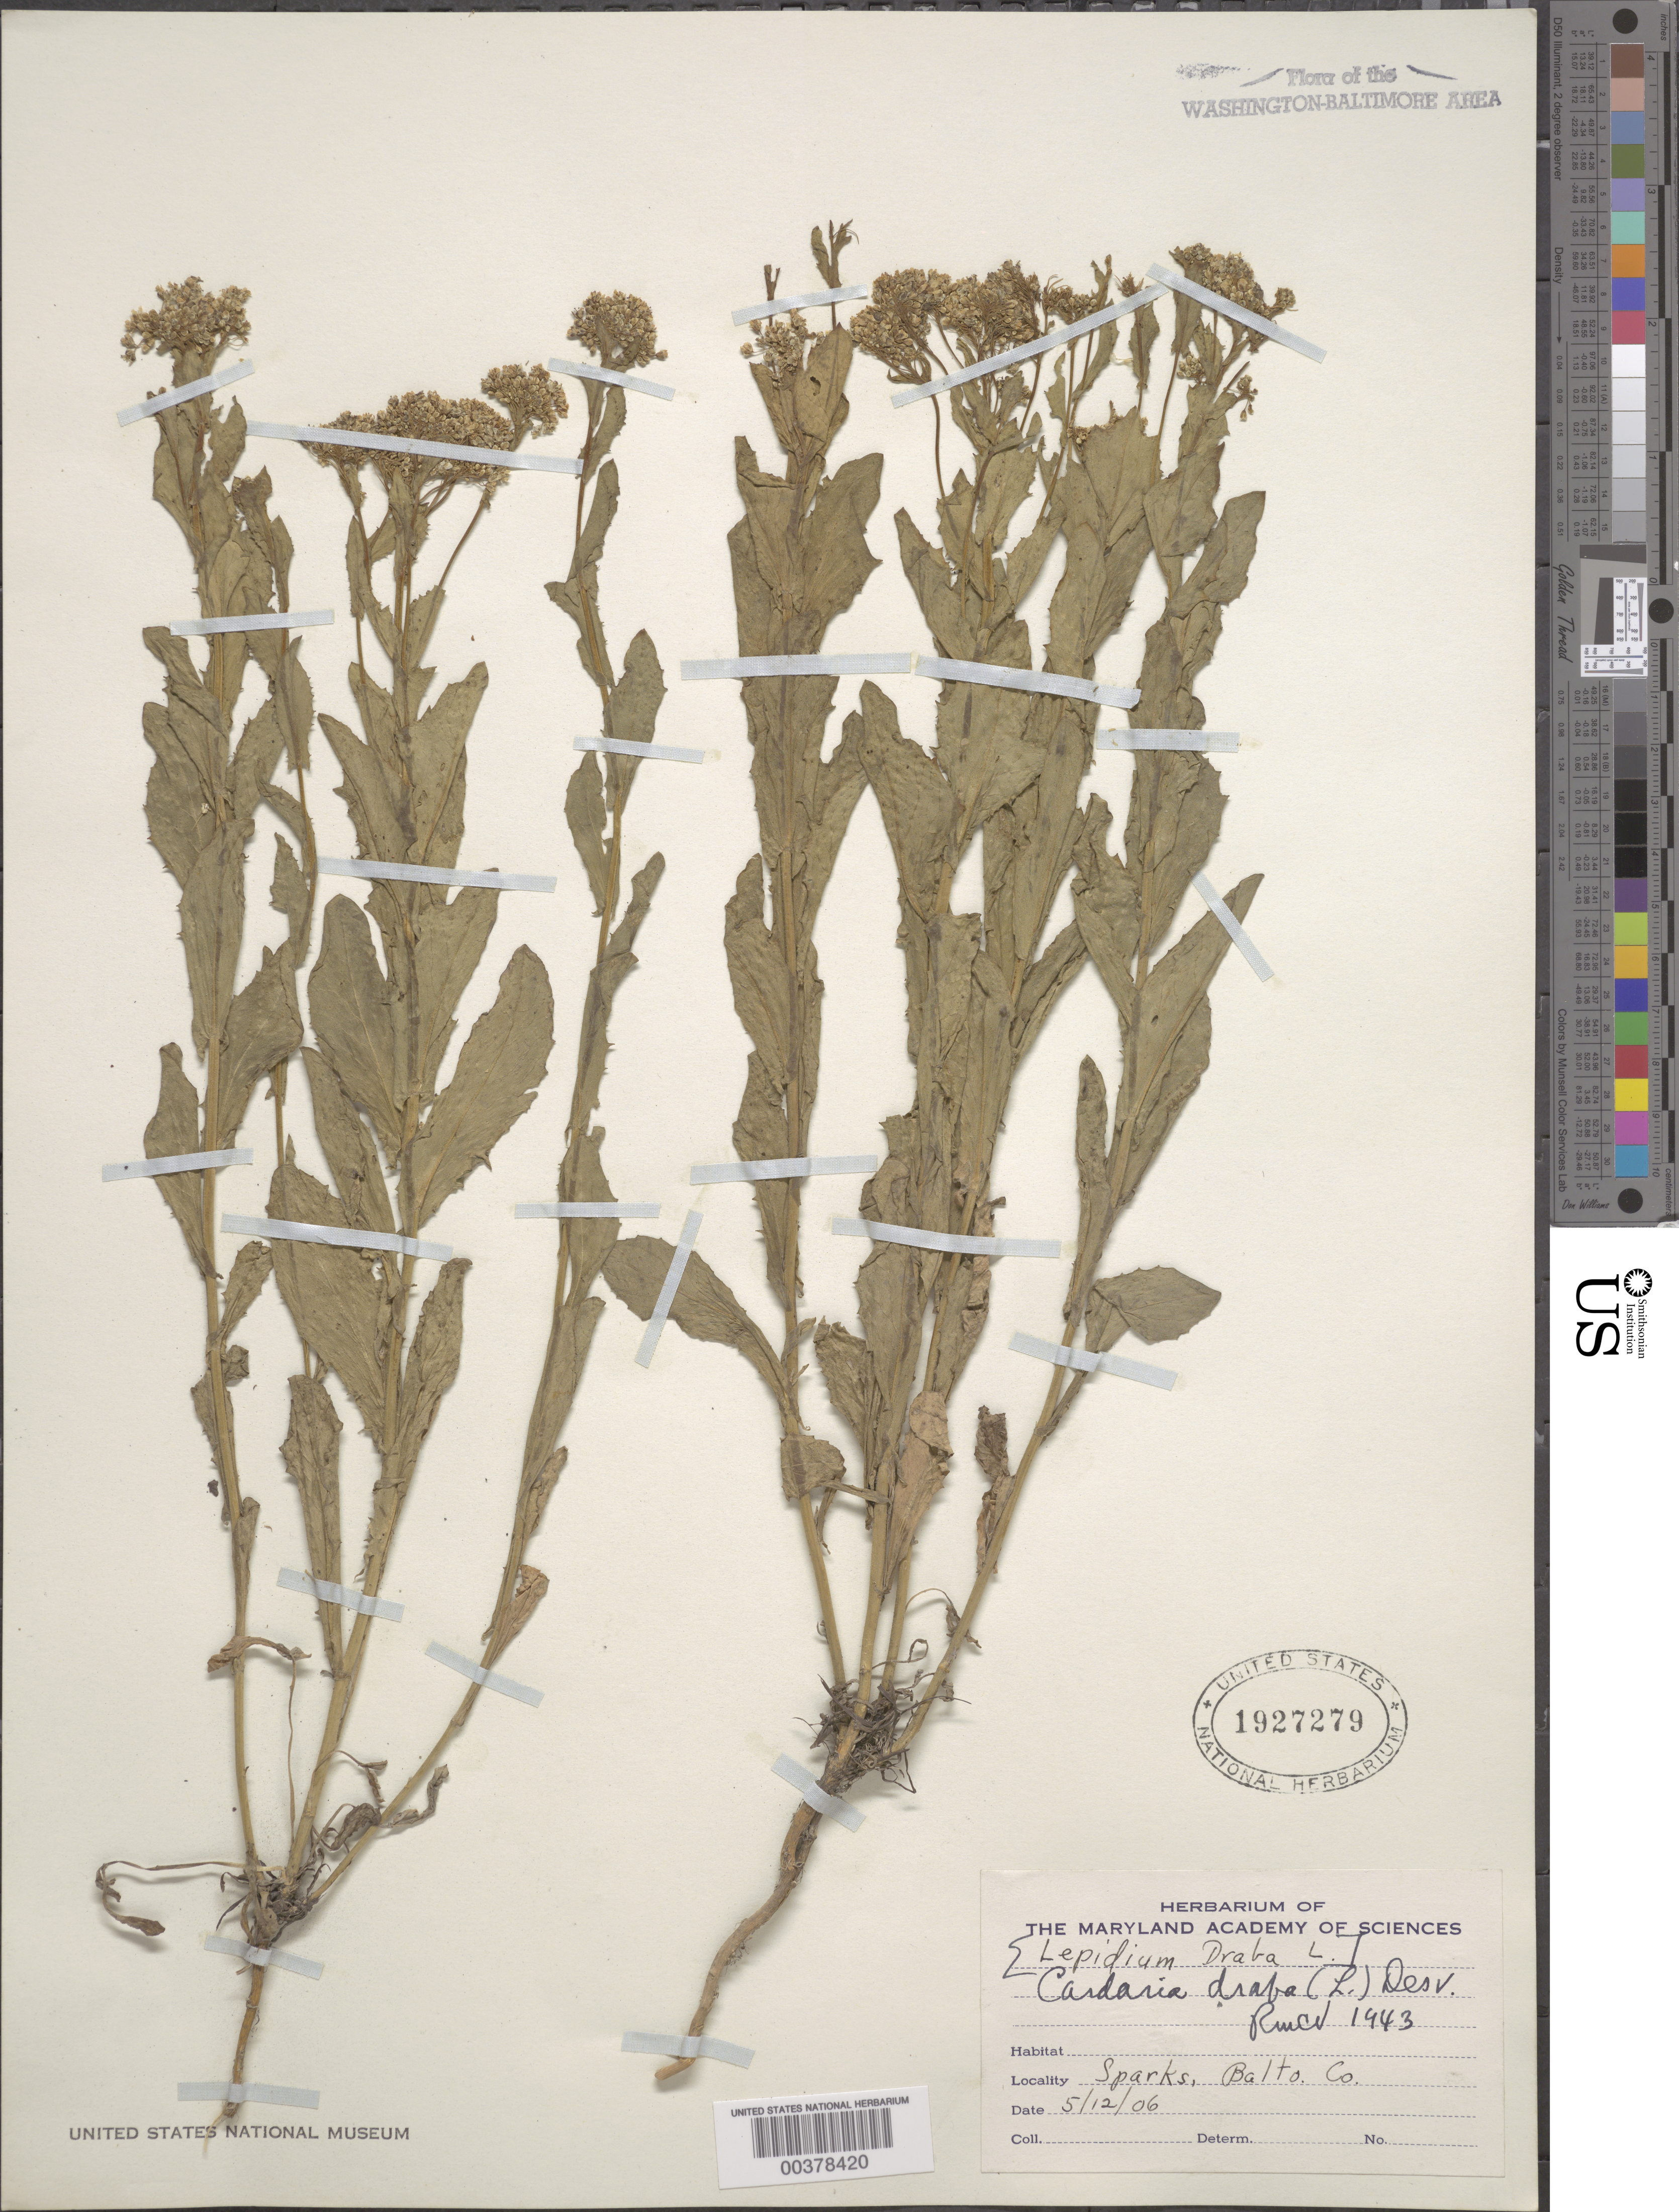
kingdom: Plantae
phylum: Tracheophyta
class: Magnoliopsida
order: Brassicales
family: Brassicaceae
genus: Lepidium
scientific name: Lepidium draba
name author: L.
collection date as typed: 12 May 1906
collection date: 1906-05-12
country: United States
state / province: Maryland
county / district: Baltimore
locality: SParks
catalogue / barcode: US 1927279